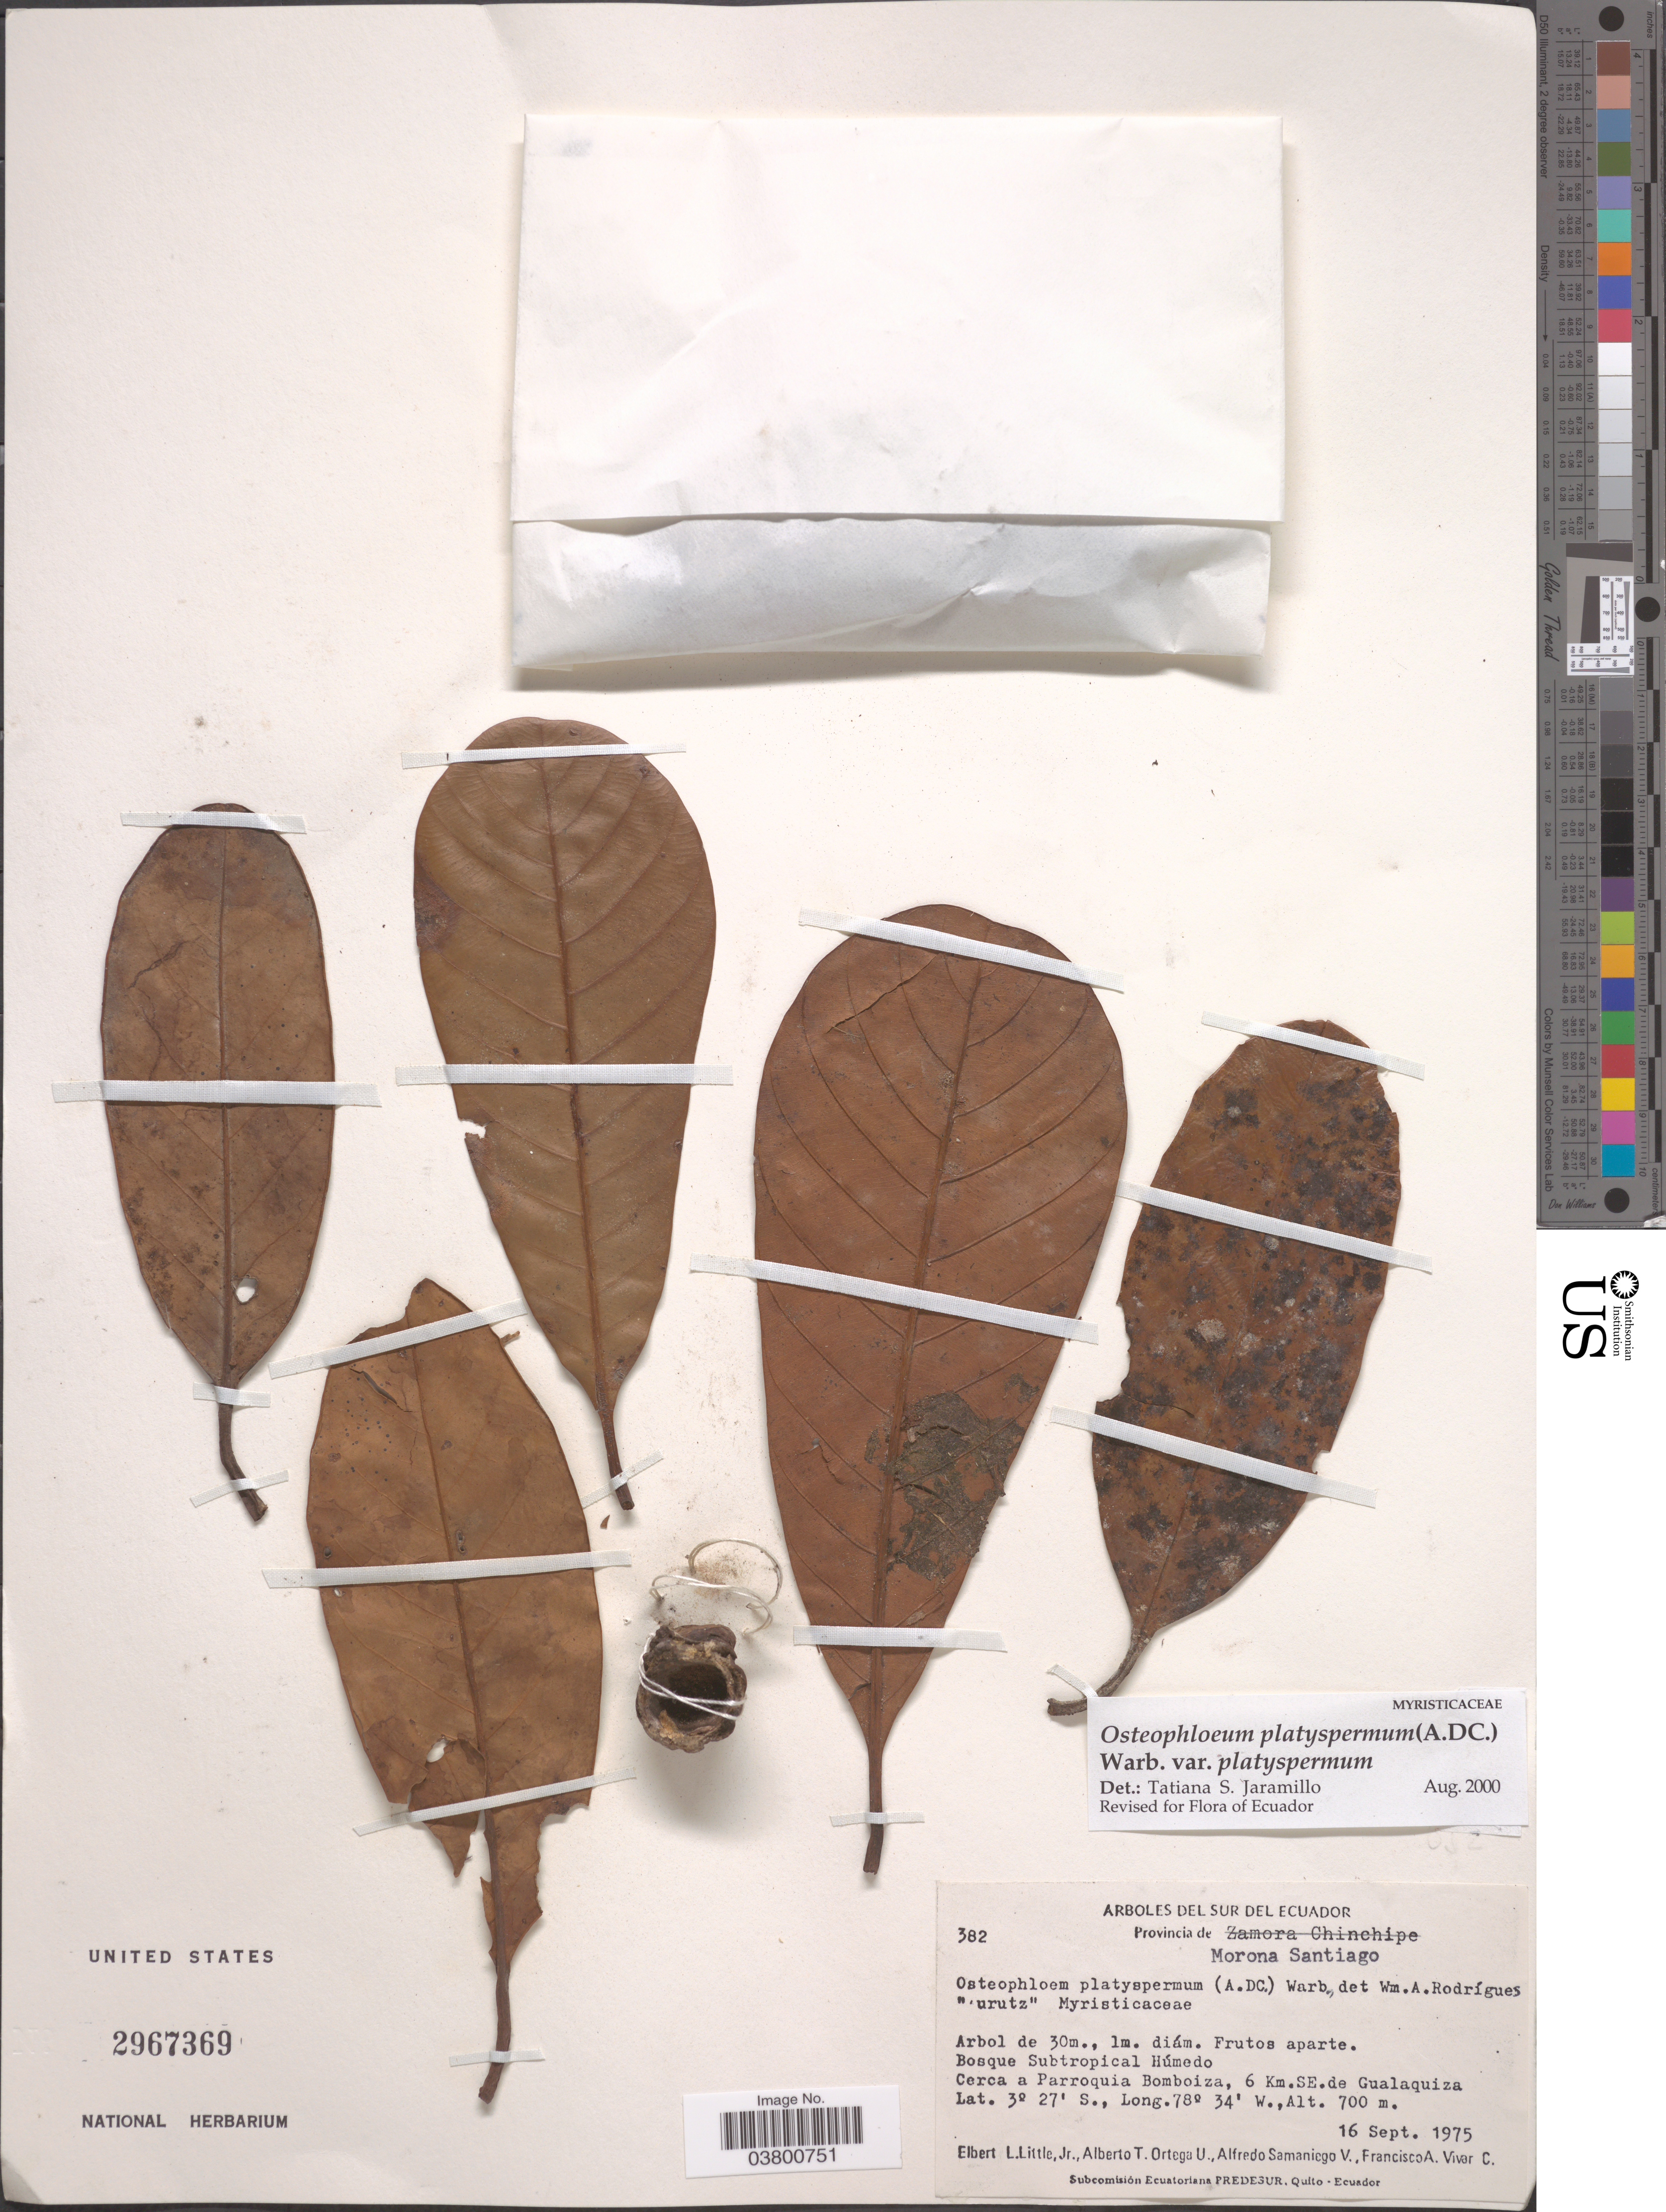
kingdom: Plantae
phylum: Tracheophyta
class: Magnoliopsida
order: Magnoliales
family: Myristicaceae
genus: Osteophloeum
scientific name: Osteophloeum platyspermum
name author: (A. DC.) Warb.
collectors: E. L. Little, A. T. Ortega U., A. V. Samaniego & F. A. Vivar C.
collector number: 382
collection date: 1975-09-16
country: Ecuador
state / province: Morona-Santiago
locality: Del Sur del Ecuador. Cerca a Parroquia Bomboiza, 6 Km. SE. de Gualaquiza.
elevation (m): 700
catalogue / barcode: US 2967369